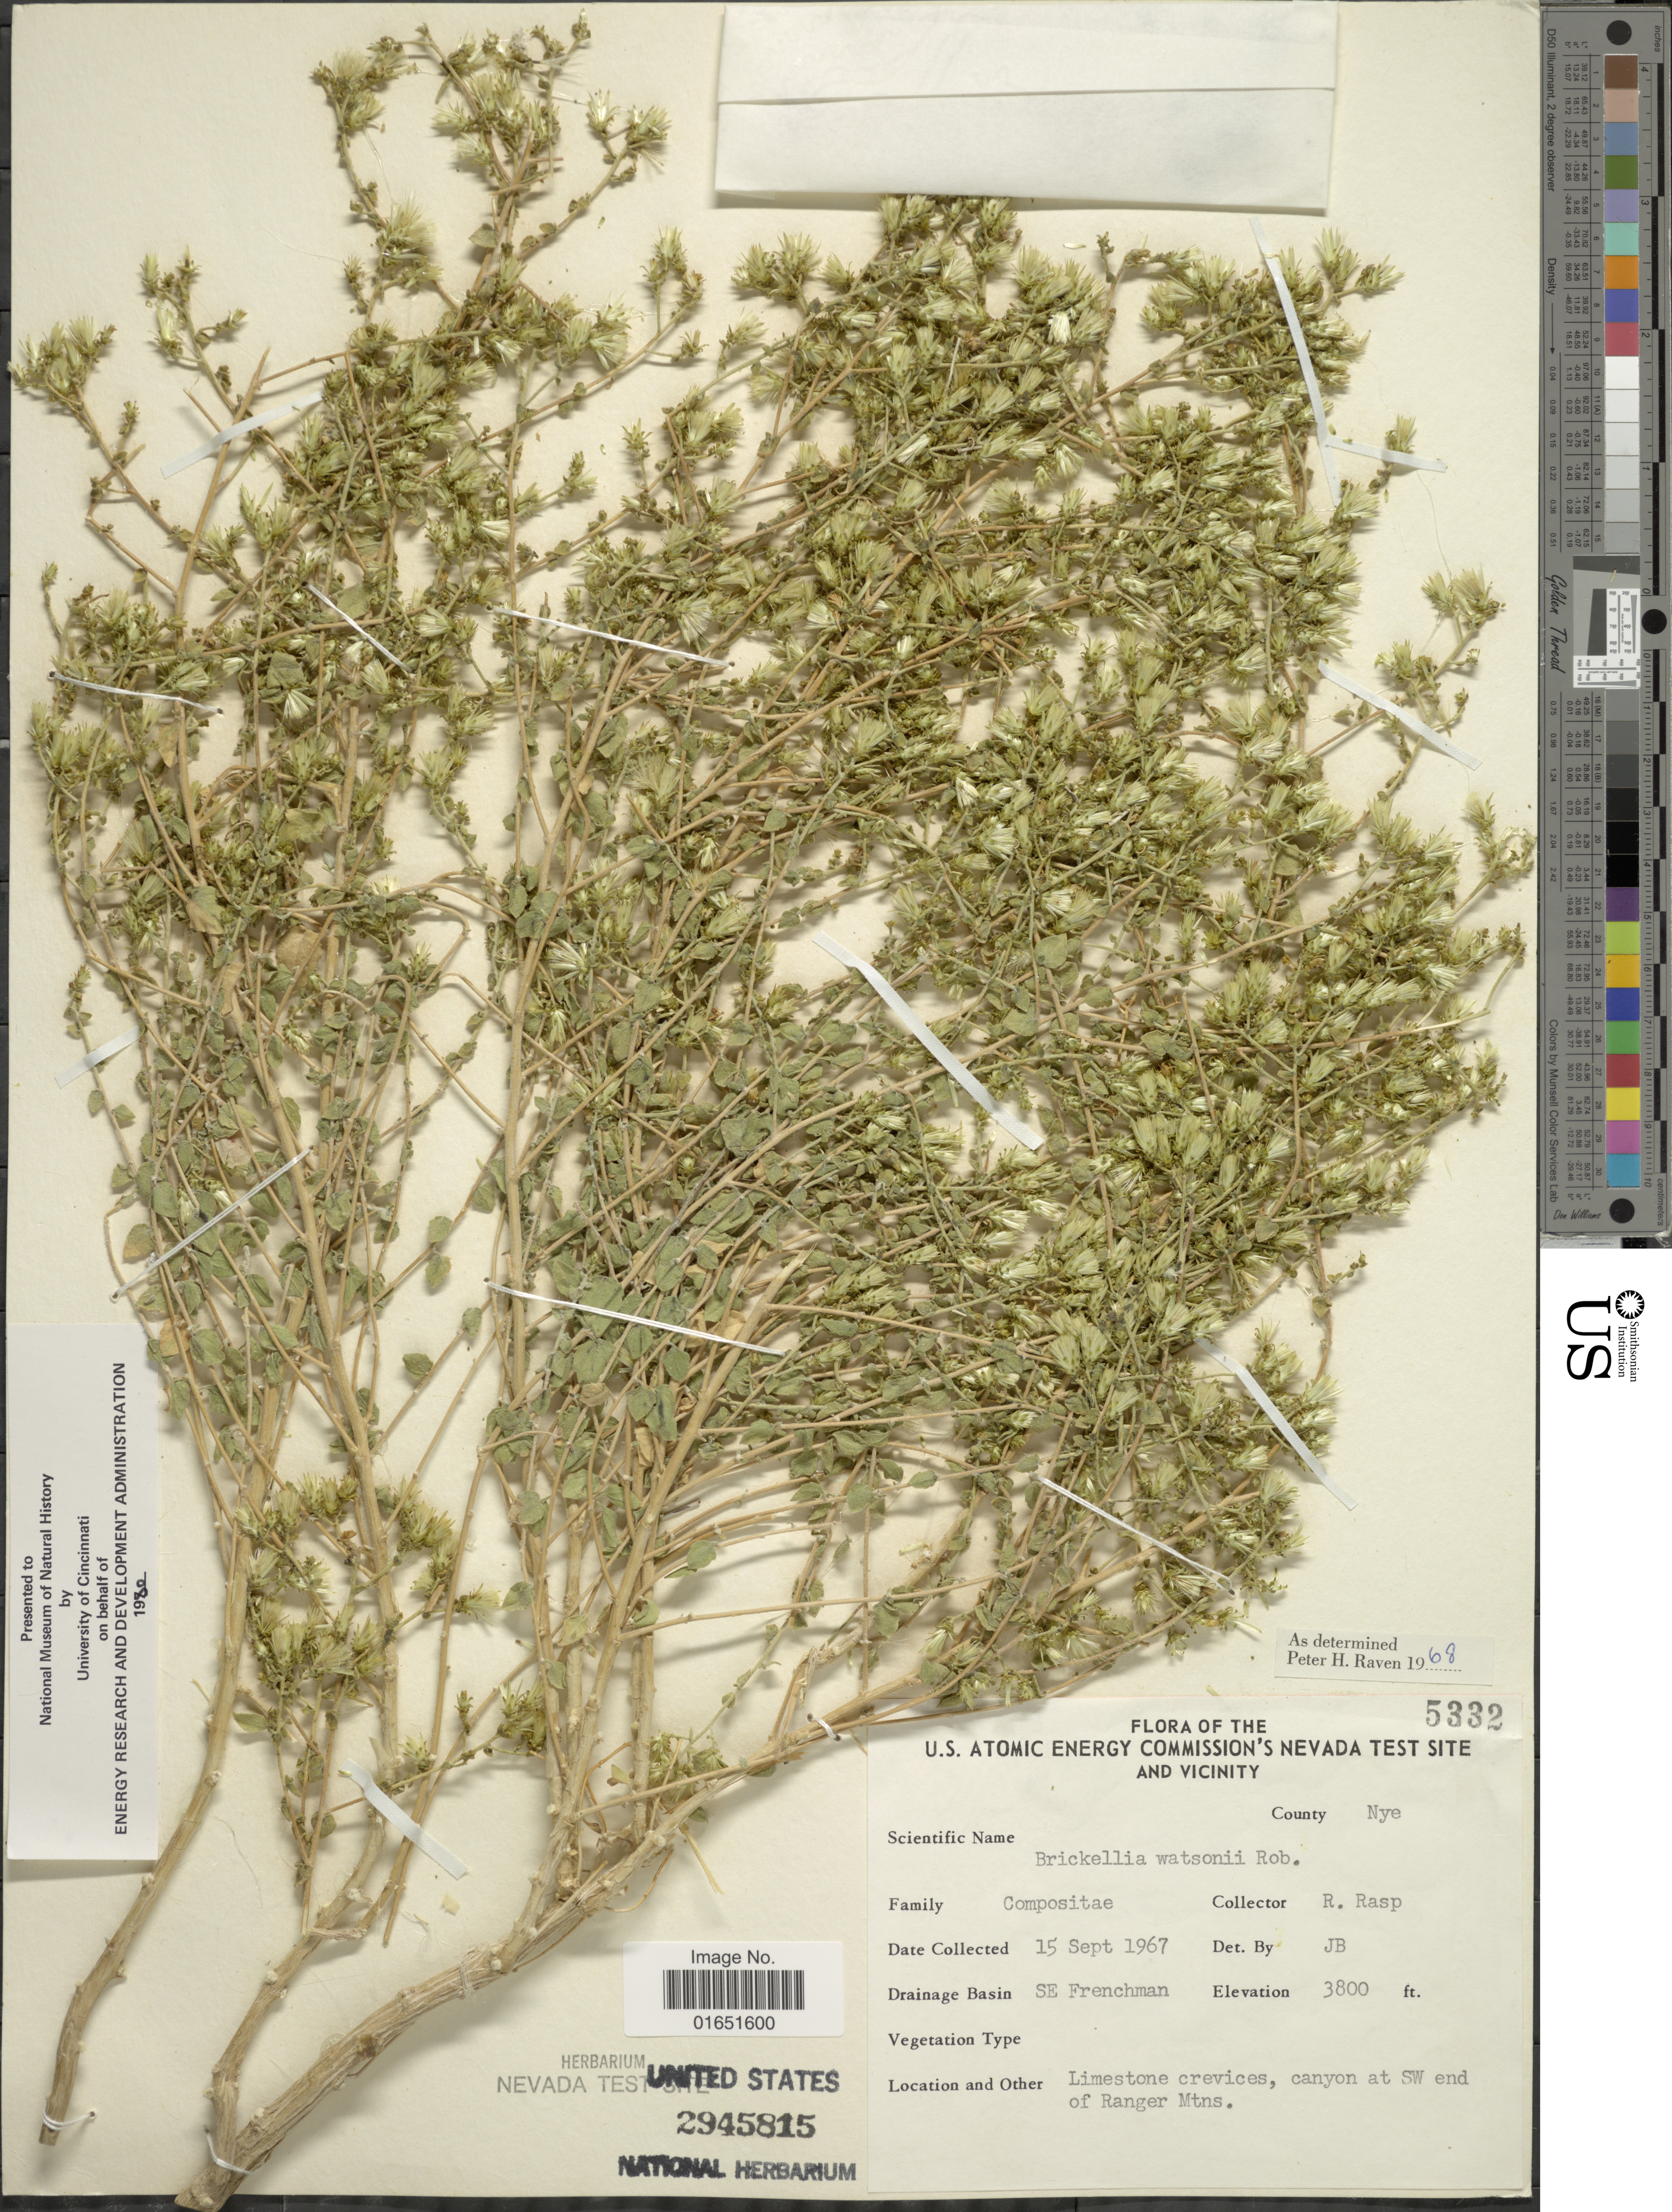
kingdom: Plantae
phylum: Tracheophyta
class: Magnoliopsida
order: Asterales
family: Asteraceae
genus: Brickellia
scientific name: Brickellia watsonii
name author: B.L. Rob.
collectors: J. C. Beatley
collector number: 5332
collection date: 1967-09-15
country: United States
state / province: Nevada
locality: U.S. Atomic Energy Commison's Nevada Test Site and Vicinity, County Nye, Drainage Basin SE Frenchman, Limestone crevices, canyon at SW end of Ranger Mtns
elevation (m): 1158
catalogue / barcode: US 2945815